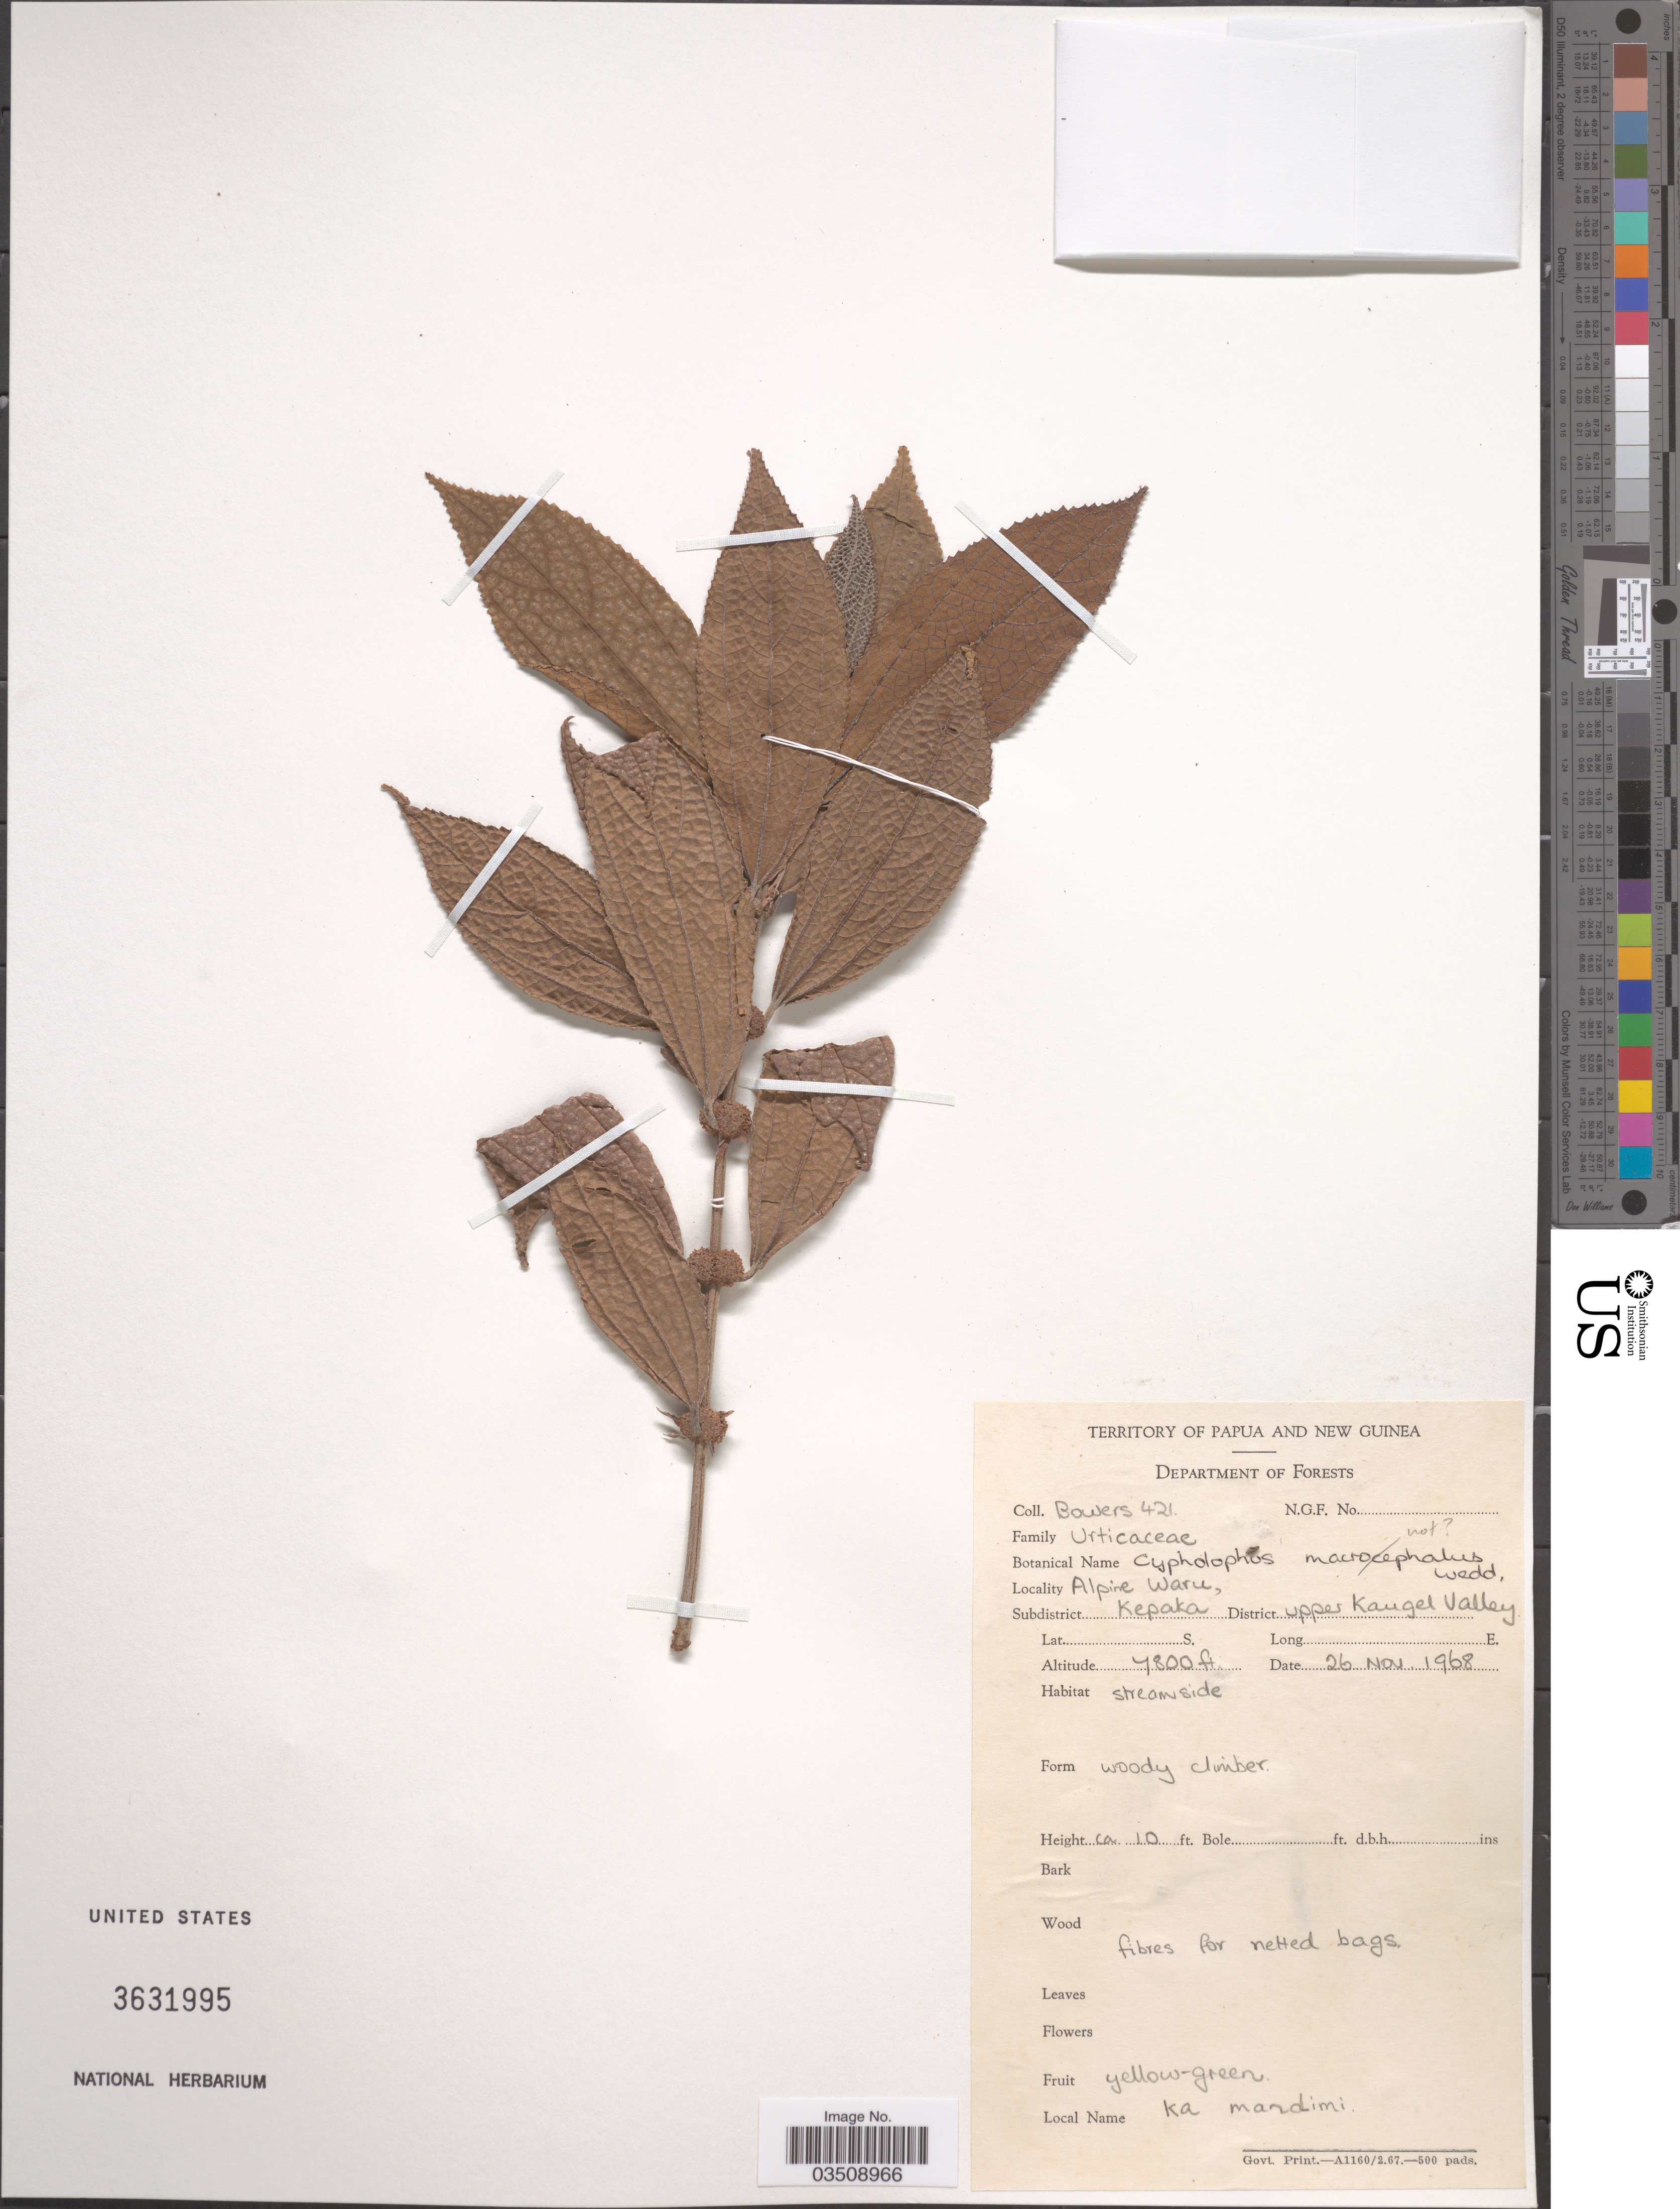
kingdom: Plantae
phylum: Tracheophyta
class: Magnoliopsida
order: Rosales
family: Urticaceae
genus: Cypholophus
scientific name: Cypholophus sp.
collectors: -. Bowers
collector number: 421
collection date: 1968-11-26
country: Papua New Guinea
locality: Territory of Papua and New Guinea. Alpine Waru, Subdistrict Kepaka. District upper Kaugel Valley.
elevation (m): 1463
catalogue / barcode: US 3631995